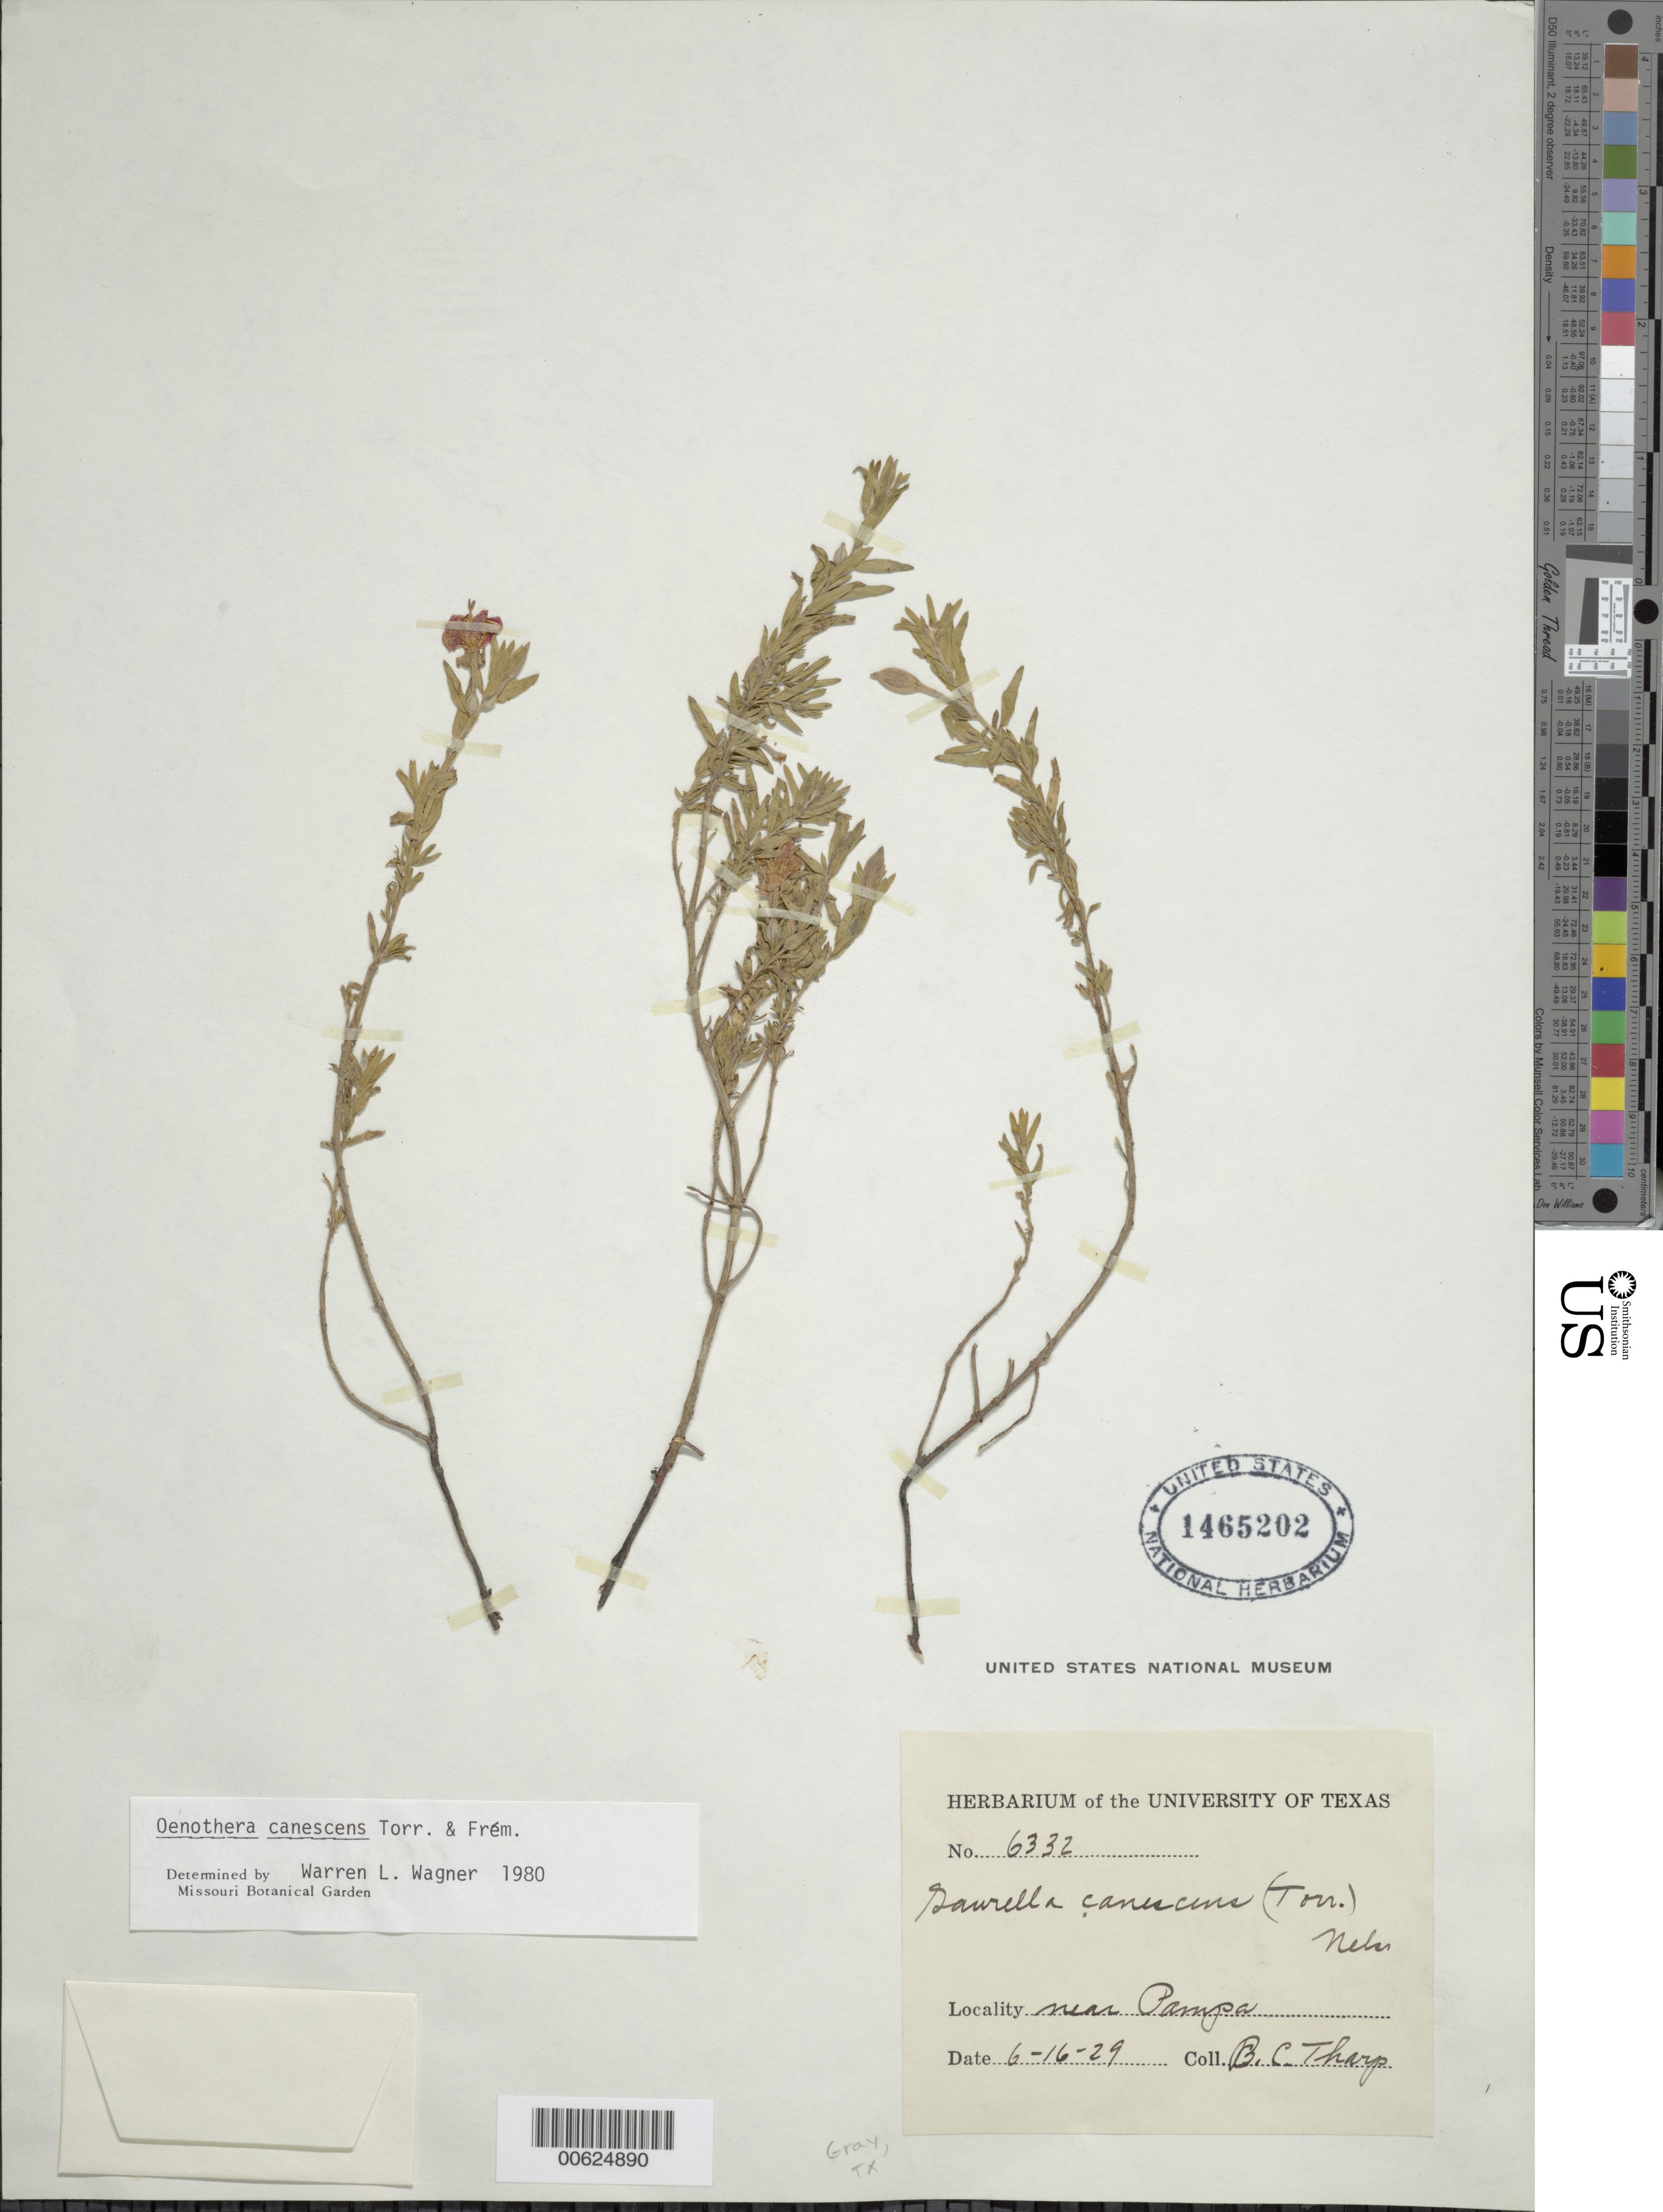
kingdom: Plantae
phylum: Tracheophyta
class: Magnoliopsida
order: Myrtales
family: Onagraceae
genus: Oenothera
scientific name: Oenothera canescens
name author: Torr. & Frém.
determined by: Wagner, W. L., (BOT), Smithsonian Institution - National Museum of Natural History (UNITED STATES)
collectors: B. C. Tharp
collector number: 6332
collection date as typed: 16 Jun 1929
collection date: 1929-06-16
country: United States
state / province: Texas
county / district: Gray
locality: Near Pampa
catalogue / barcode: US 1465202